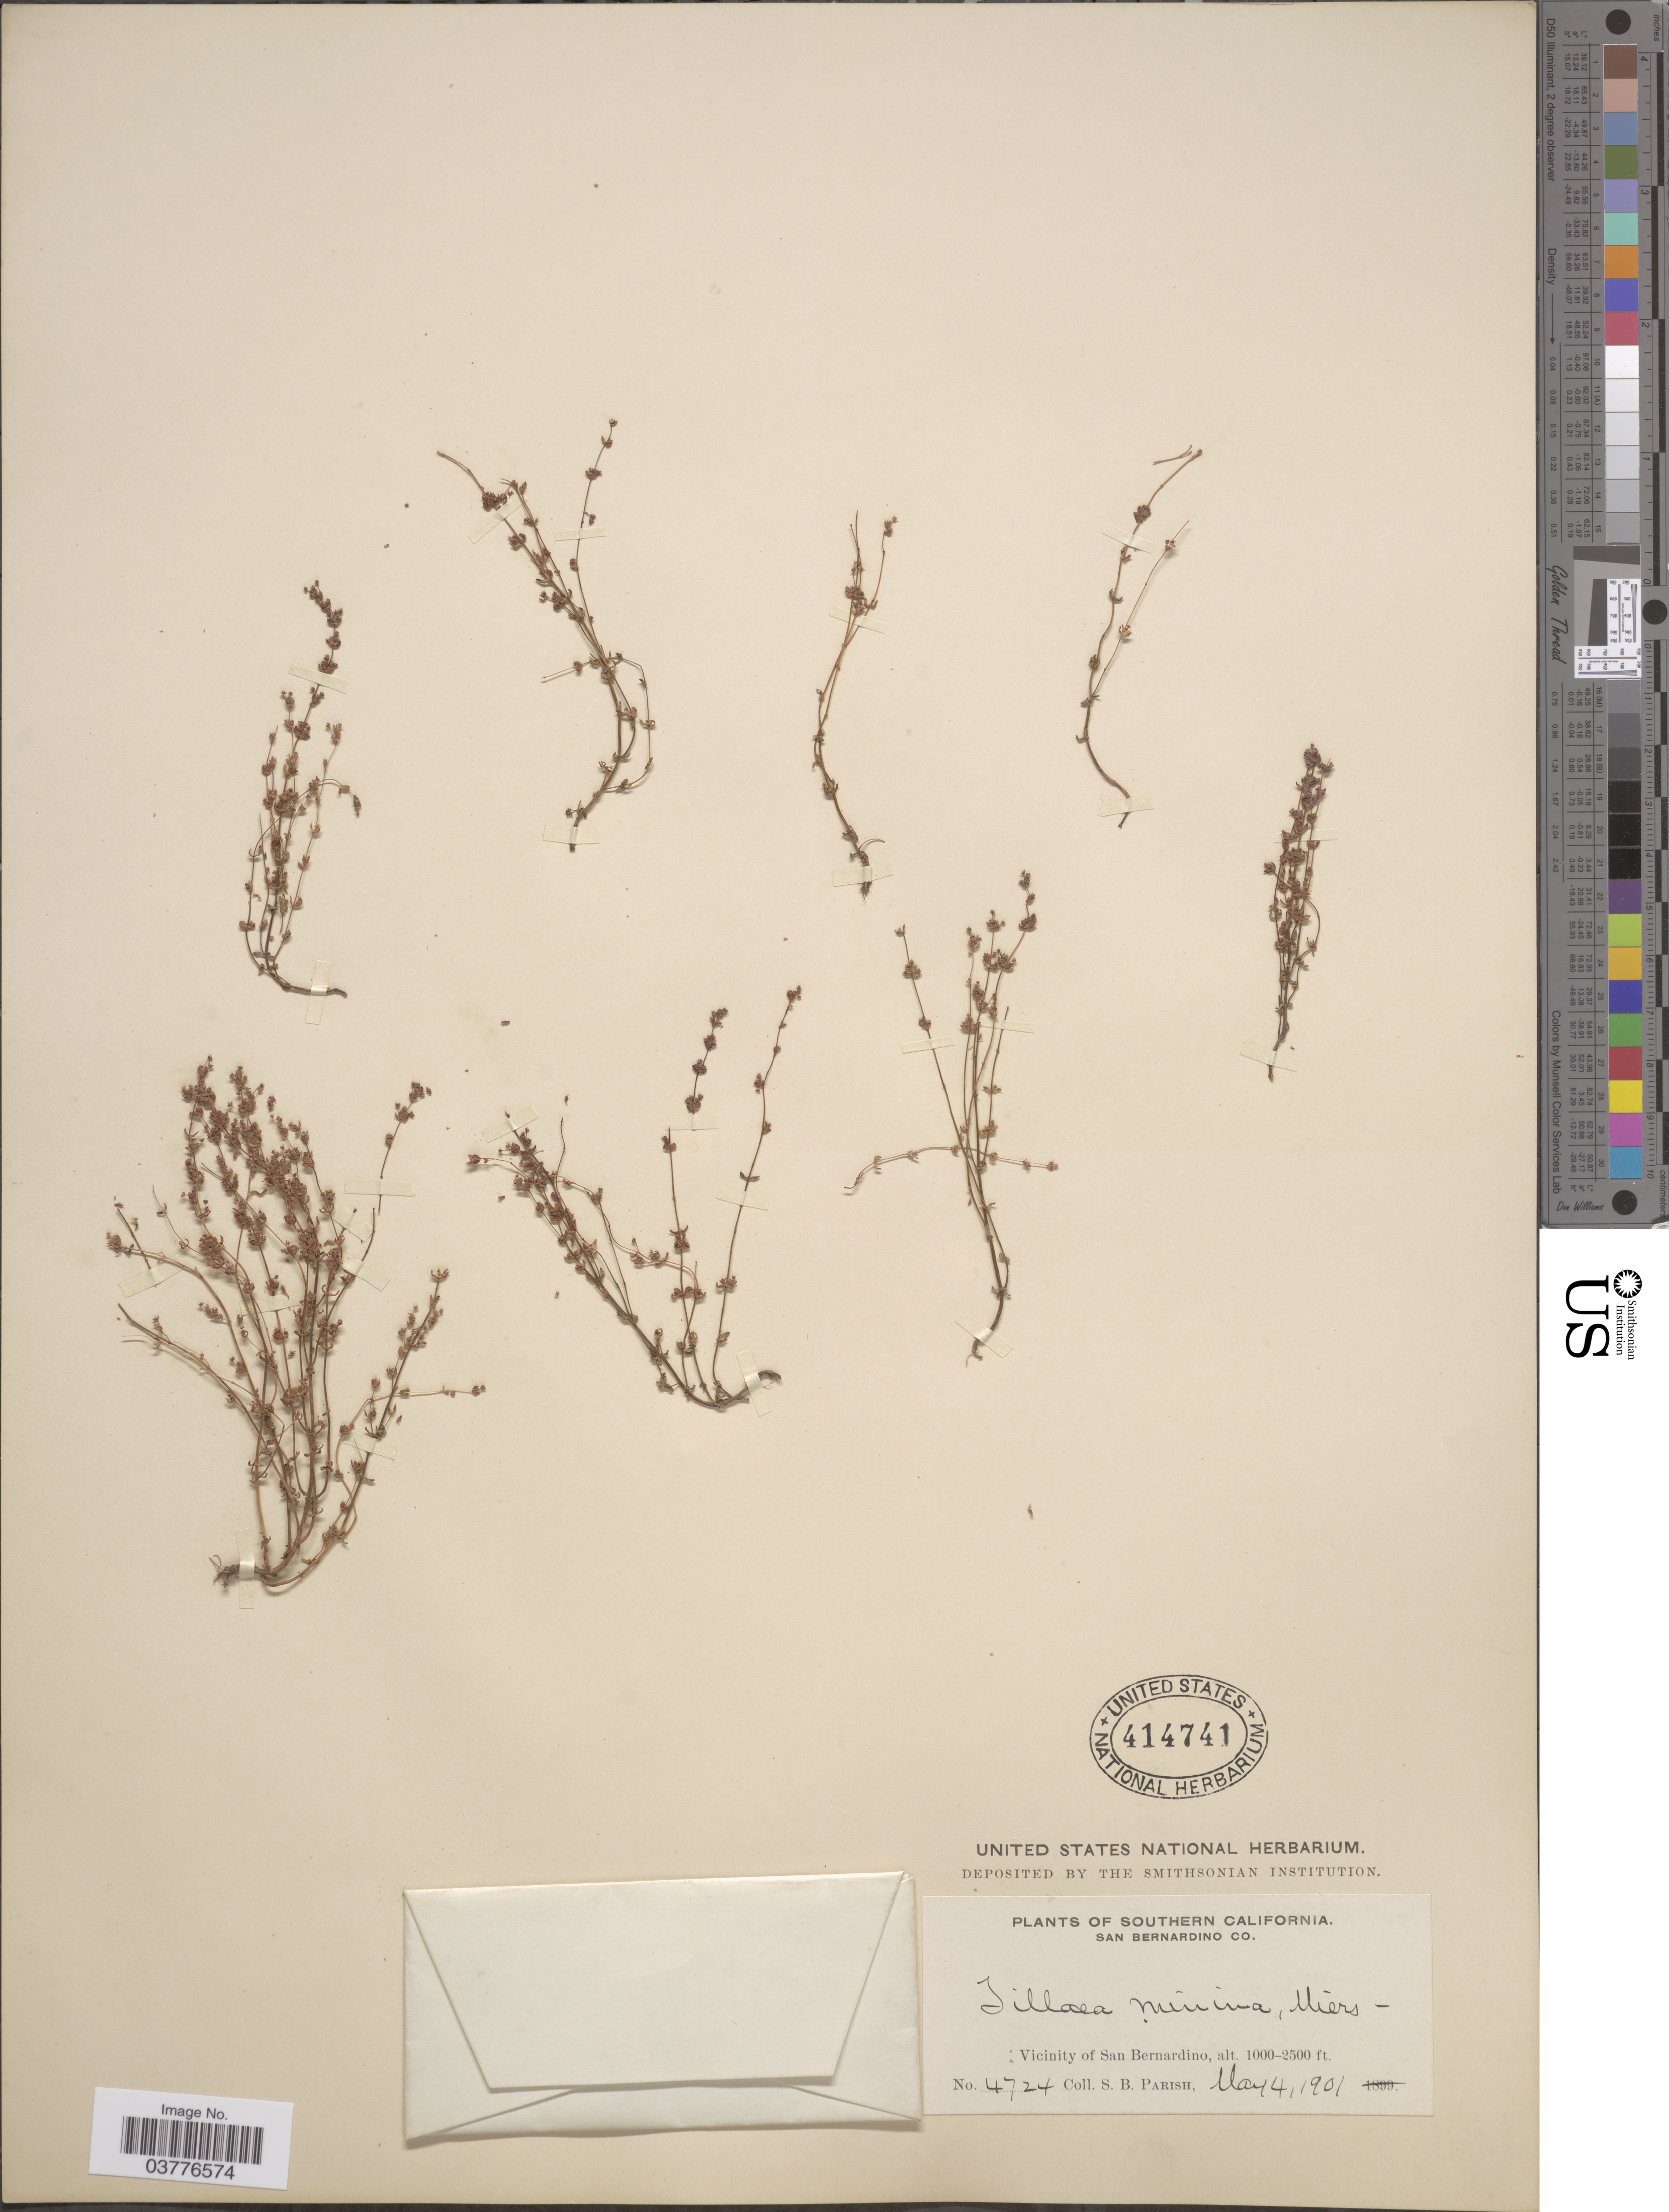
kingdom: Plantae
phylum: Tracheophyta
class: Magnoliopsida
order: Saxifragales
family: Crassulaceae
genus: Crassula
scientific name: Crassula connata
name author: (Ruiz & Pav.) A. Berger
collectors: S. B. Parish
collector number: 4724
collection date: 1901-05-04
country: United States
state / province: California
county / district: San Bernardino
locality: Southern California. San Bernardino Co. Vicinity of San Bernardino.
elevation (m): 305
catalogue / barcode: US 414741